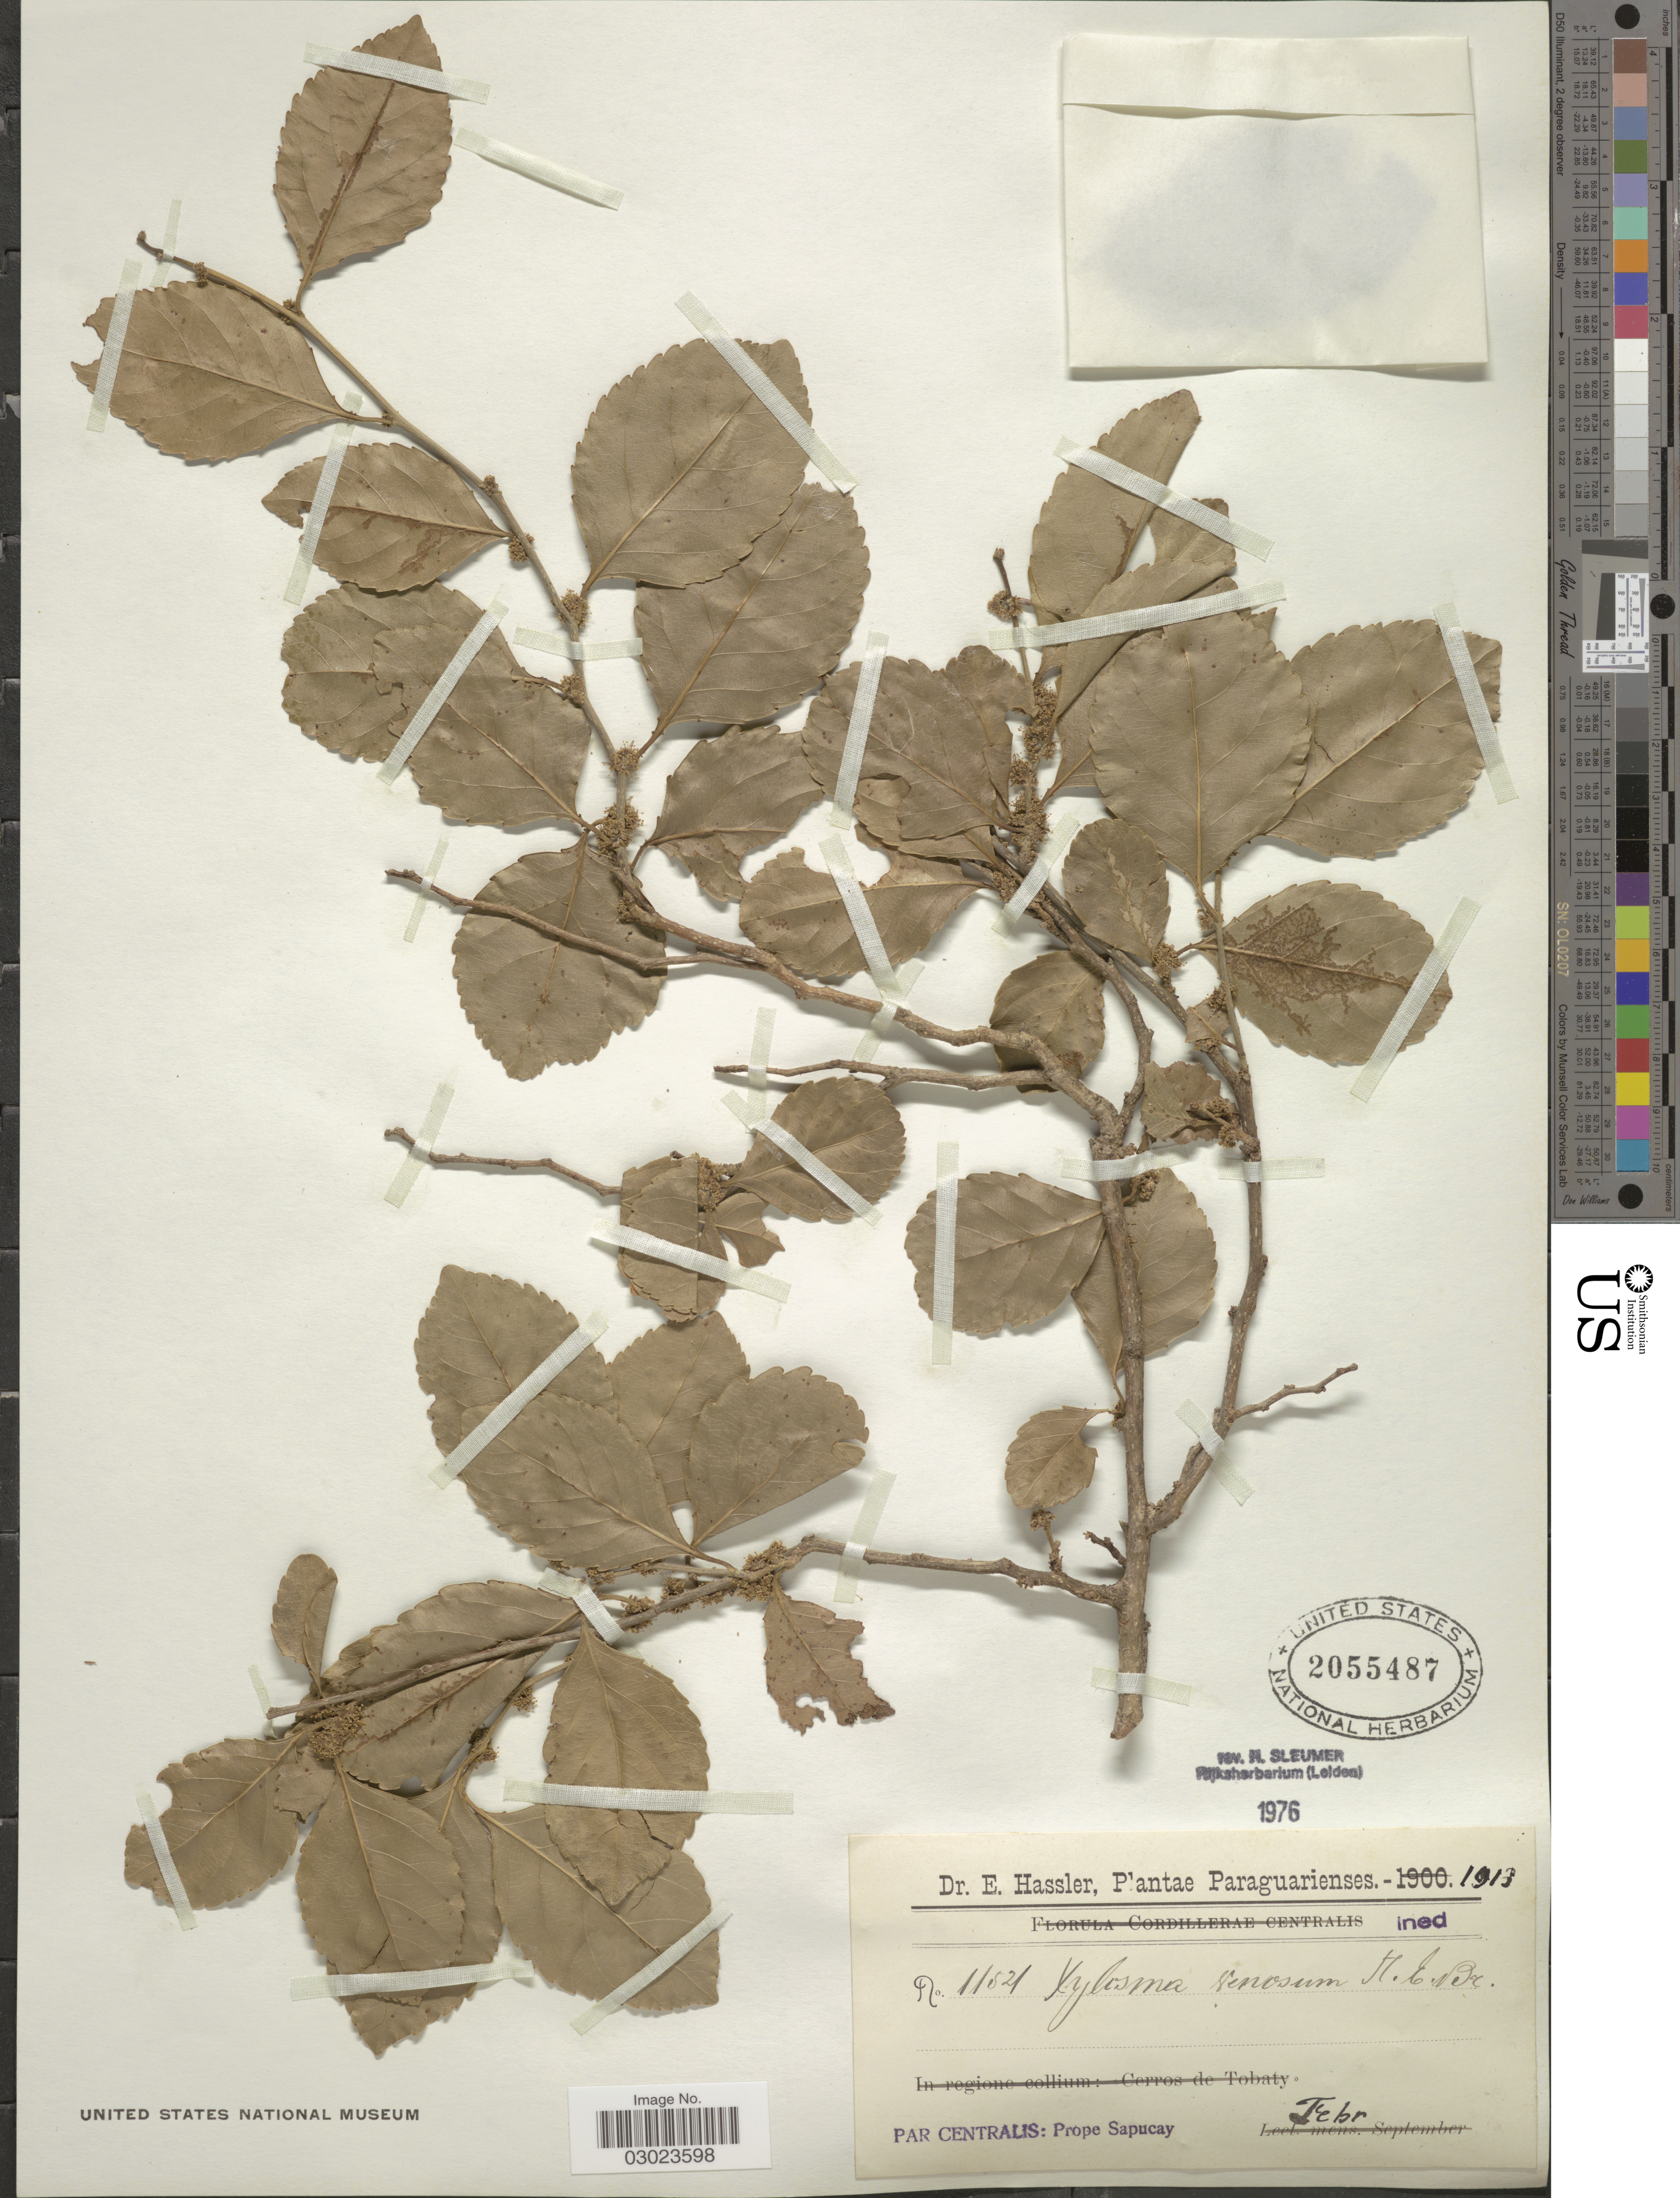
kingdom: Plantae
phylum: Tracheophyta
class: Magnoliopsida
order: Malpighiales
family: Salicaceae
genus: Xylosma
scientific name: Xylosma venosa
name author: N.E. Br.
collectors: E. Hassler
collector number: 11521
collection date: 1913-02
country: Paraguay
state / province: Central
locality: Par Centralis: Prope Sapucay.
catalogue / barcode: US 2055487